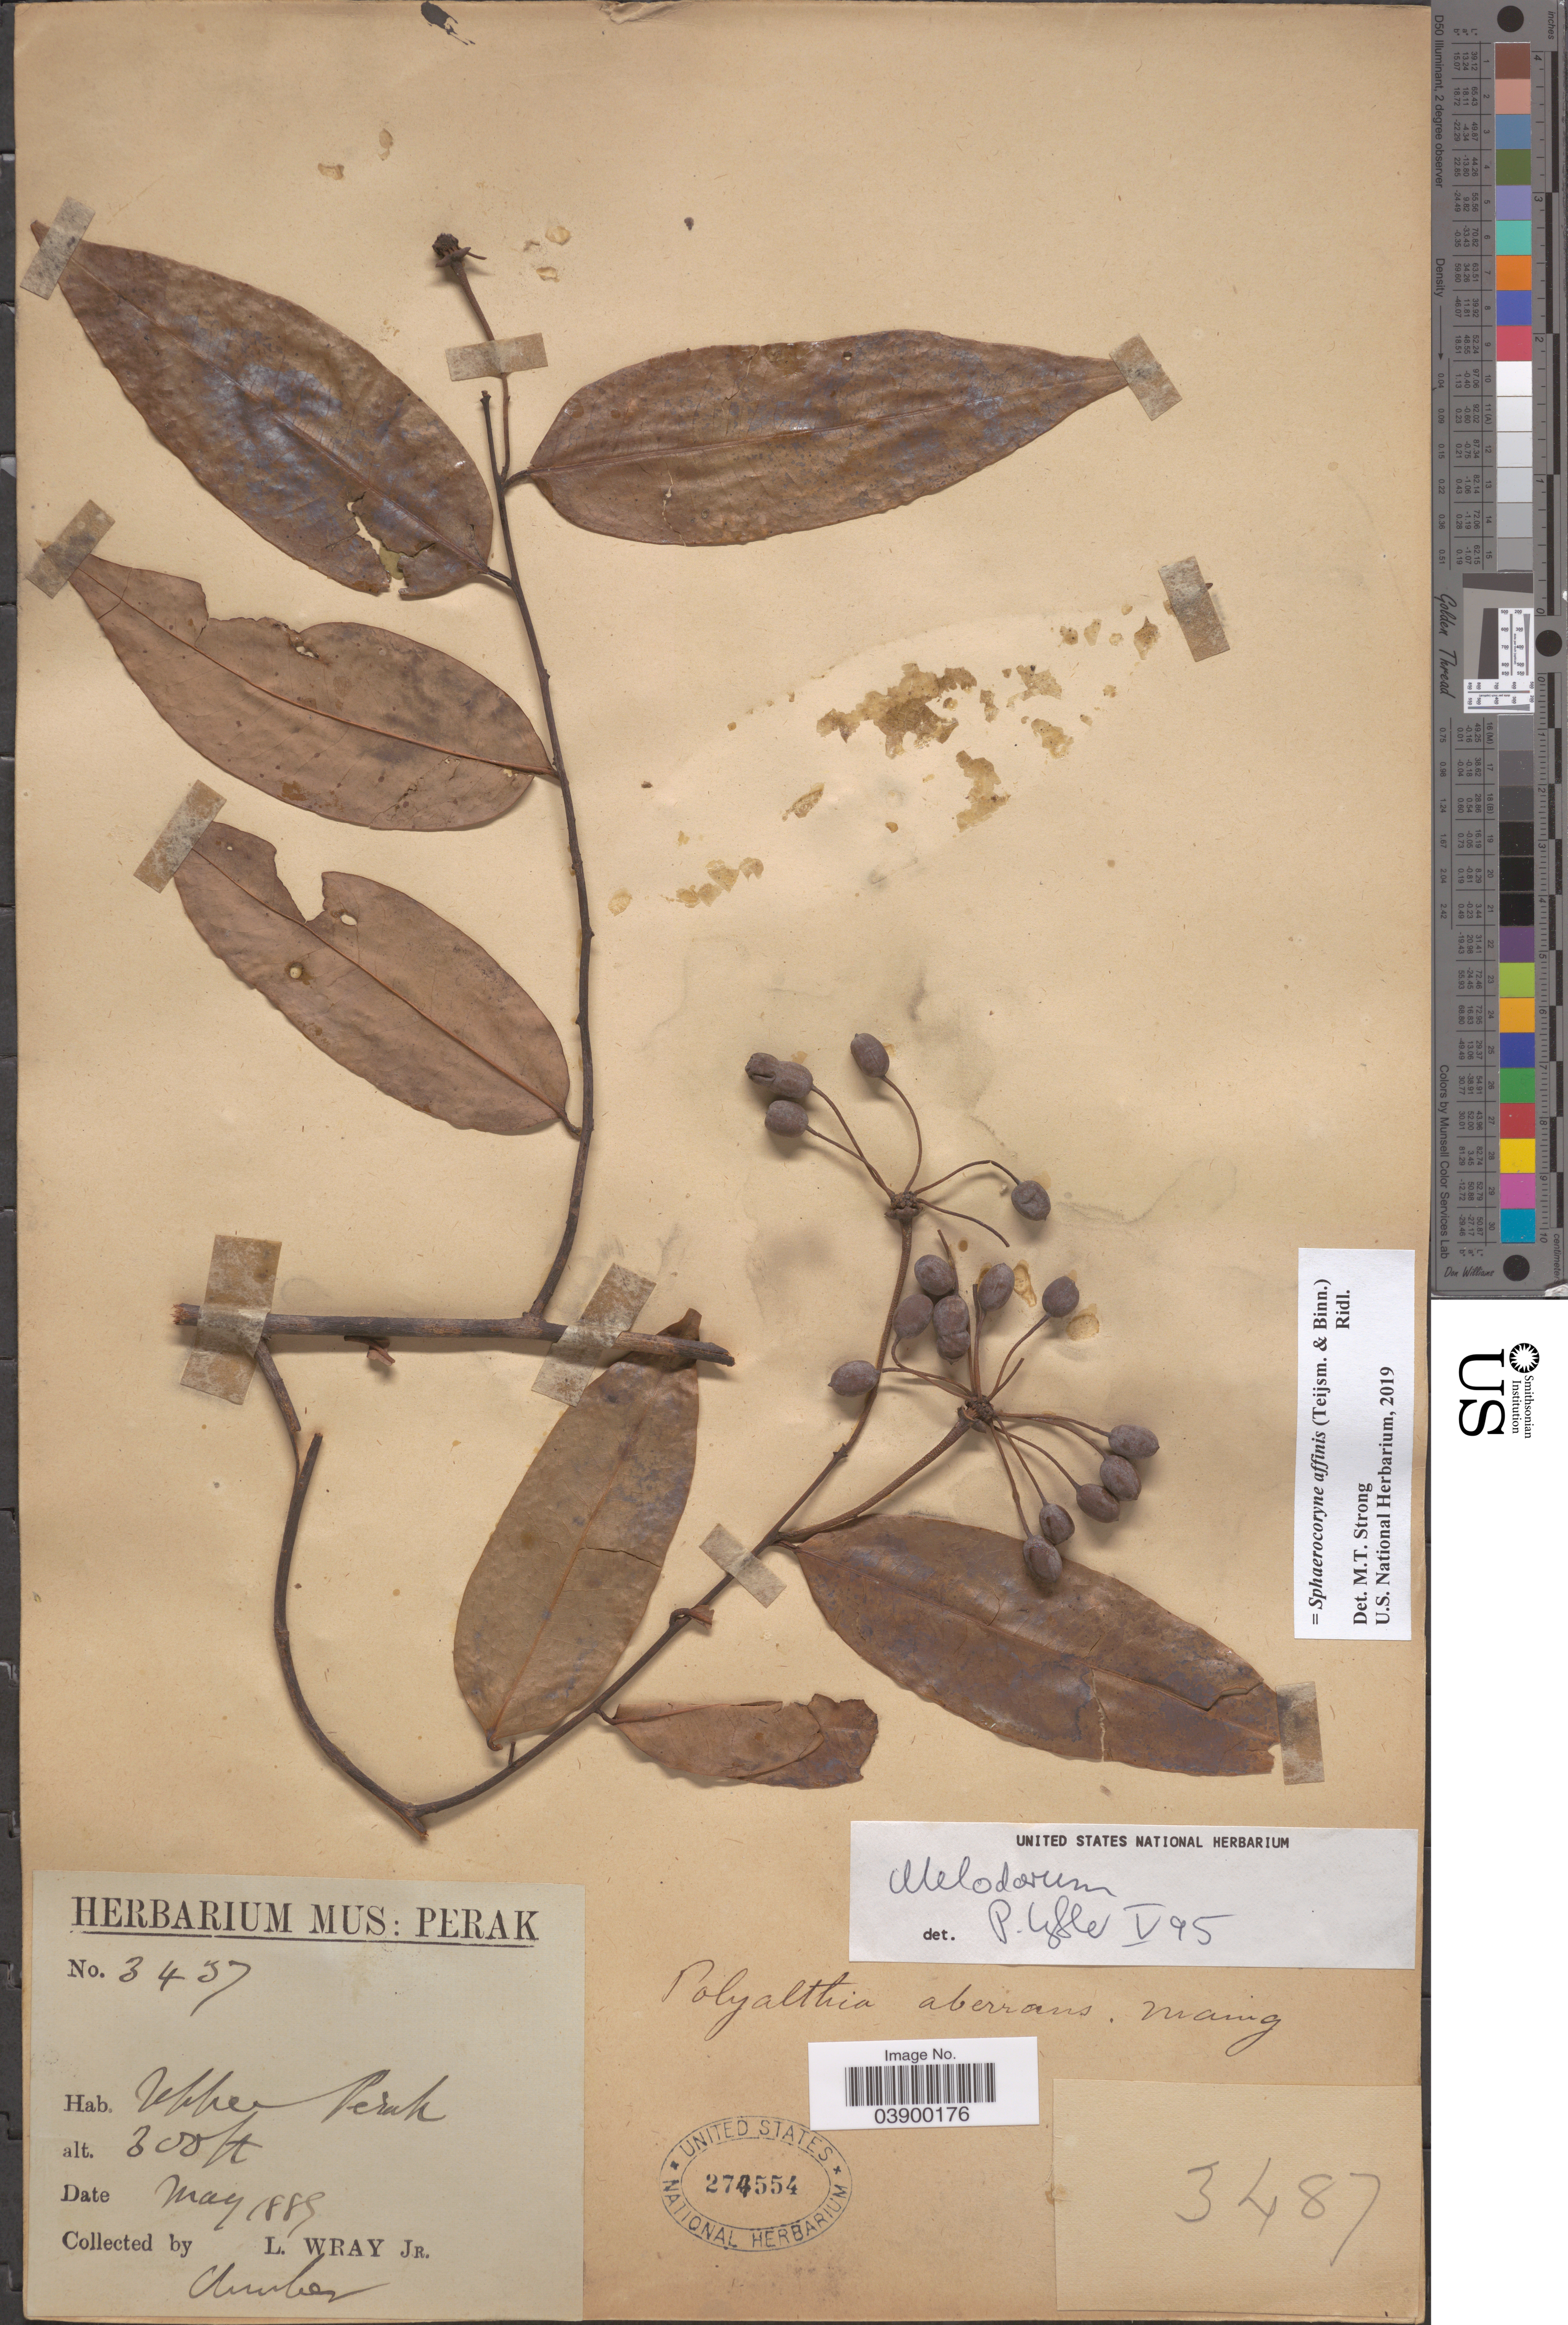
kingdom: Plantae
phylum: Tracheophyta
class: Magnoliopsida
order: Magnoliales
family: Annonaceae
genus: Sphaerocoryne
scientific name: Sphaerocoryne affinis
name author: Ridl.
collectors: L. Wray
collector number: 3437*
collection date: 1889-05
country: Malaysia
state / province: Perak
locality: Upper Perak.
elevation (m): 91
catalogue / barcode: US 274554